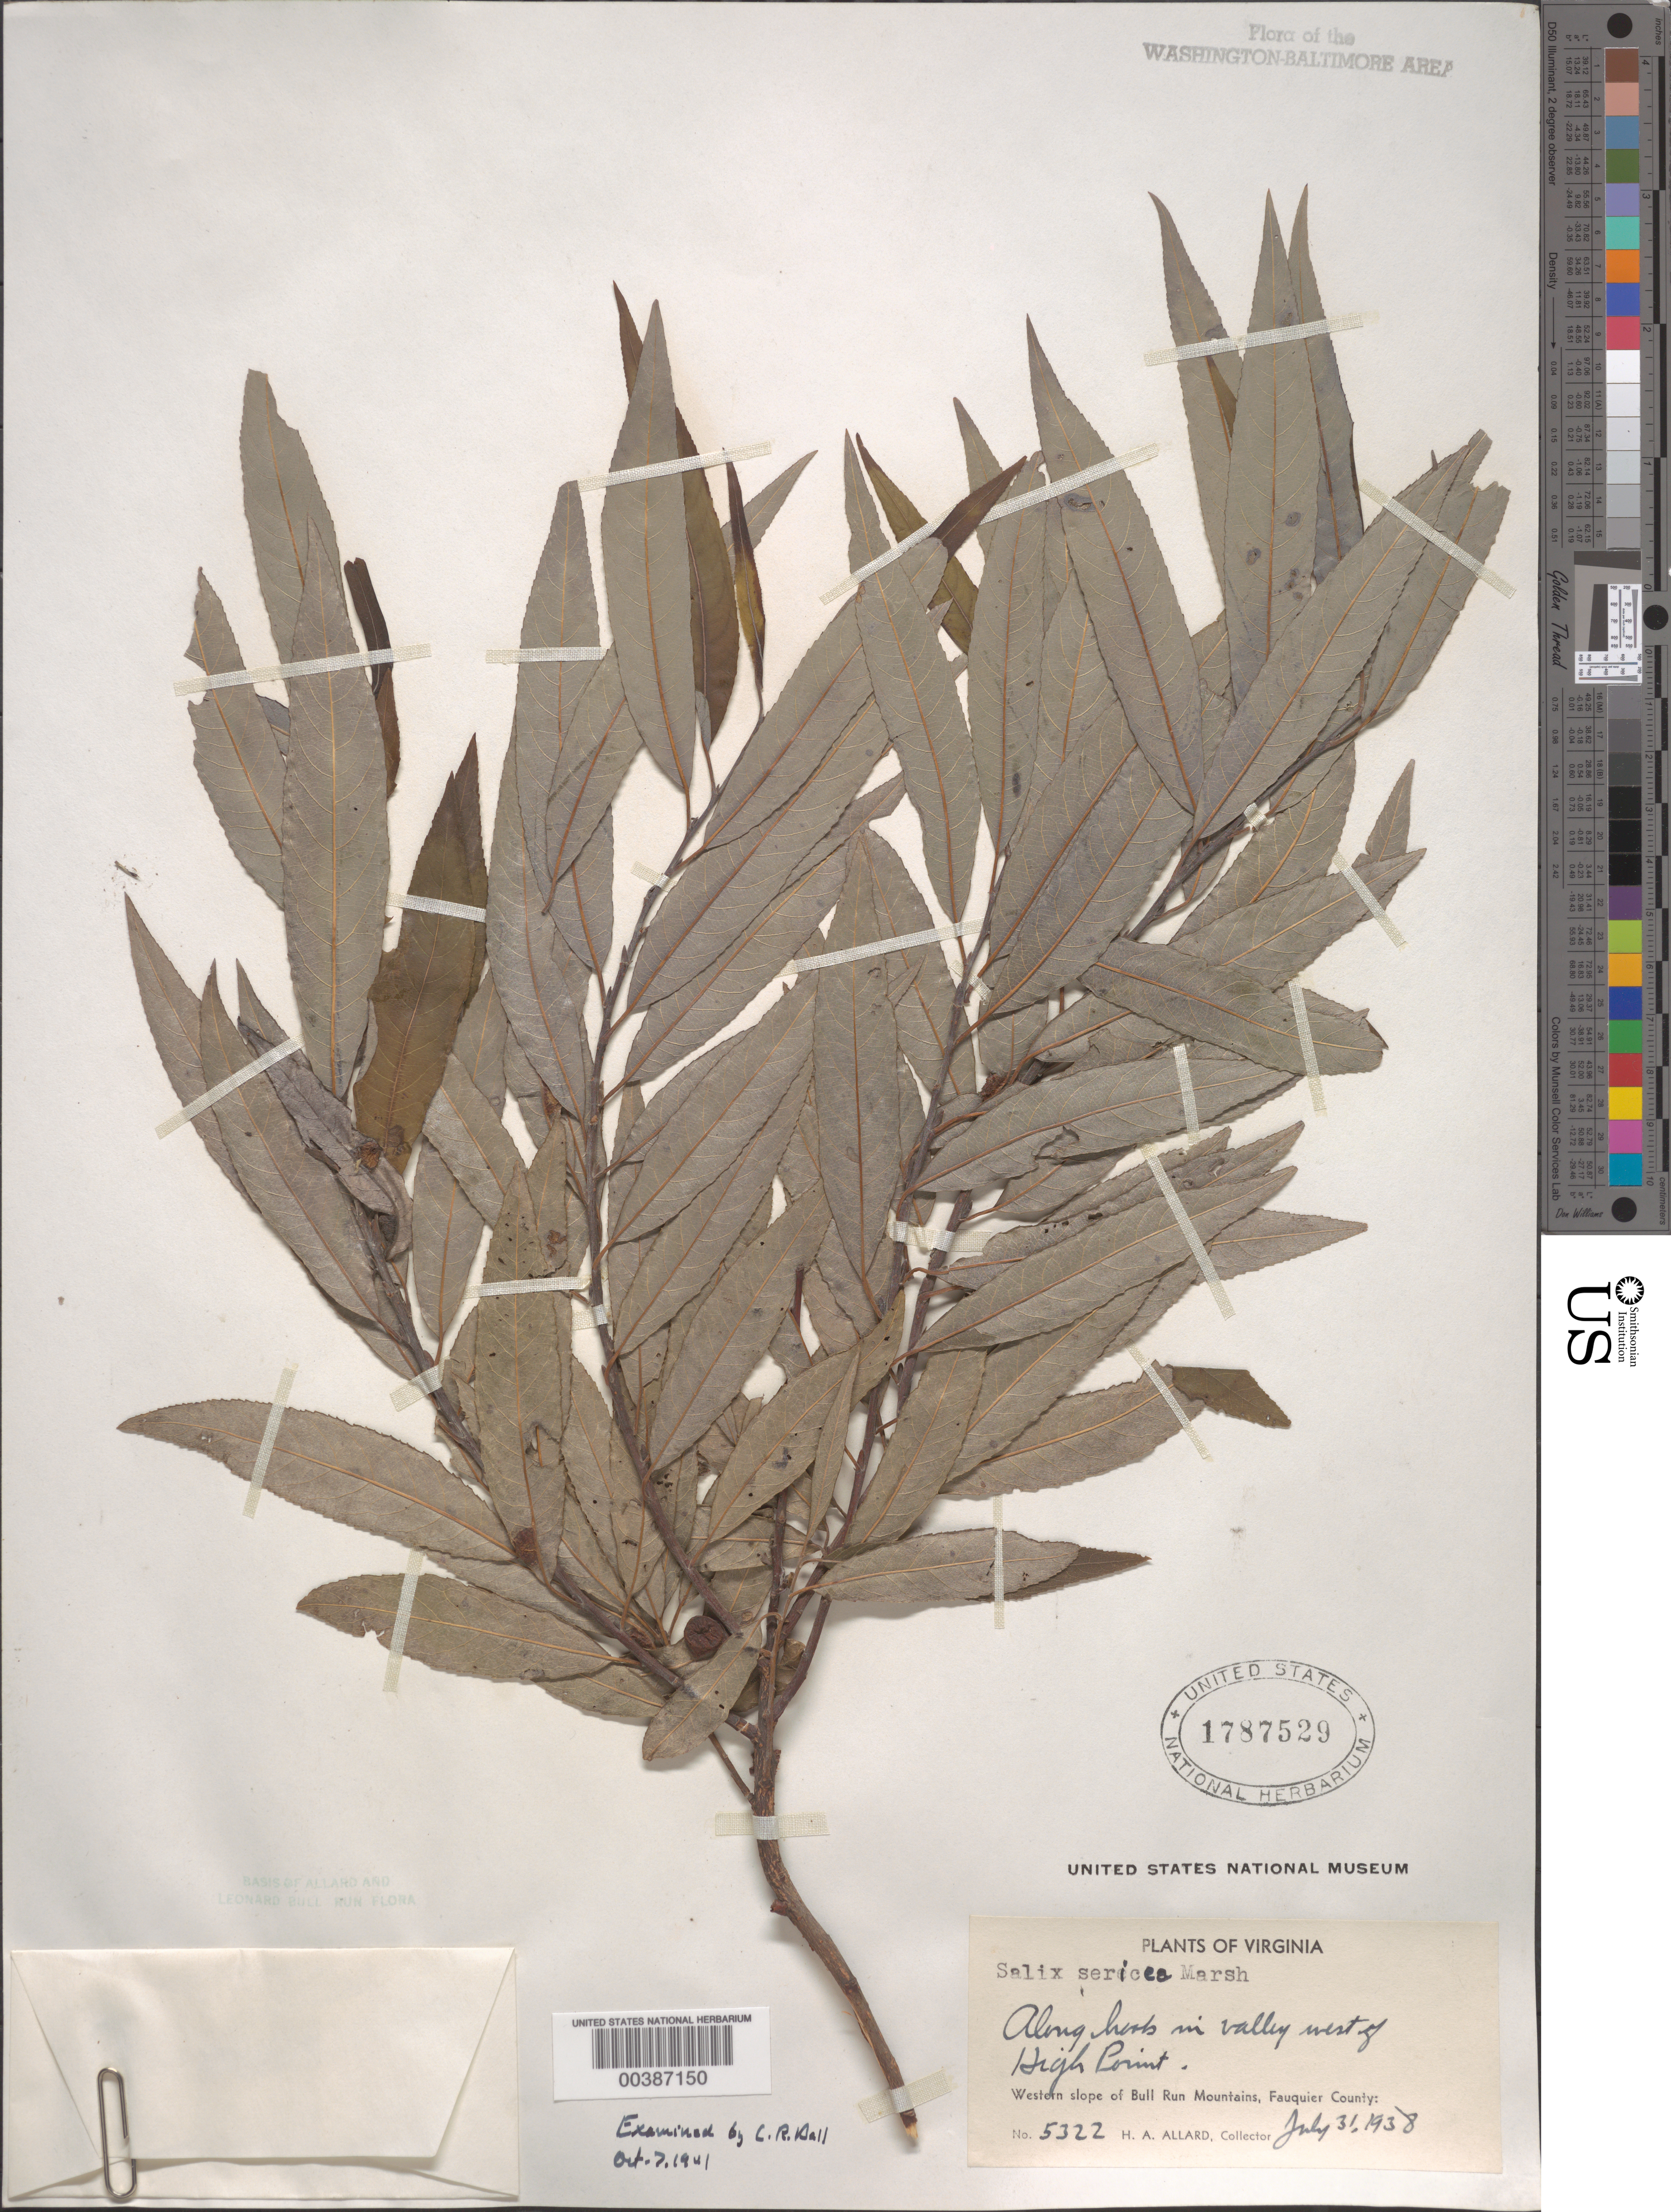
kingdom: Plantae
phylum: Tracheophyta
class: Magnoliopsida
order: Malpighiales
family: Salicaceae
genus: Salix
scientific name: Salix sericea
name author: Marshall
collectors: H. A. Allard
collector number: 5322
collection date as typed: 31 Jul 1938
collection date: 1938-07-31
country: United States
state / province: Virginia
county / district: Fauquier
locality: West of High Point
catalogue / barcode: US 1787529